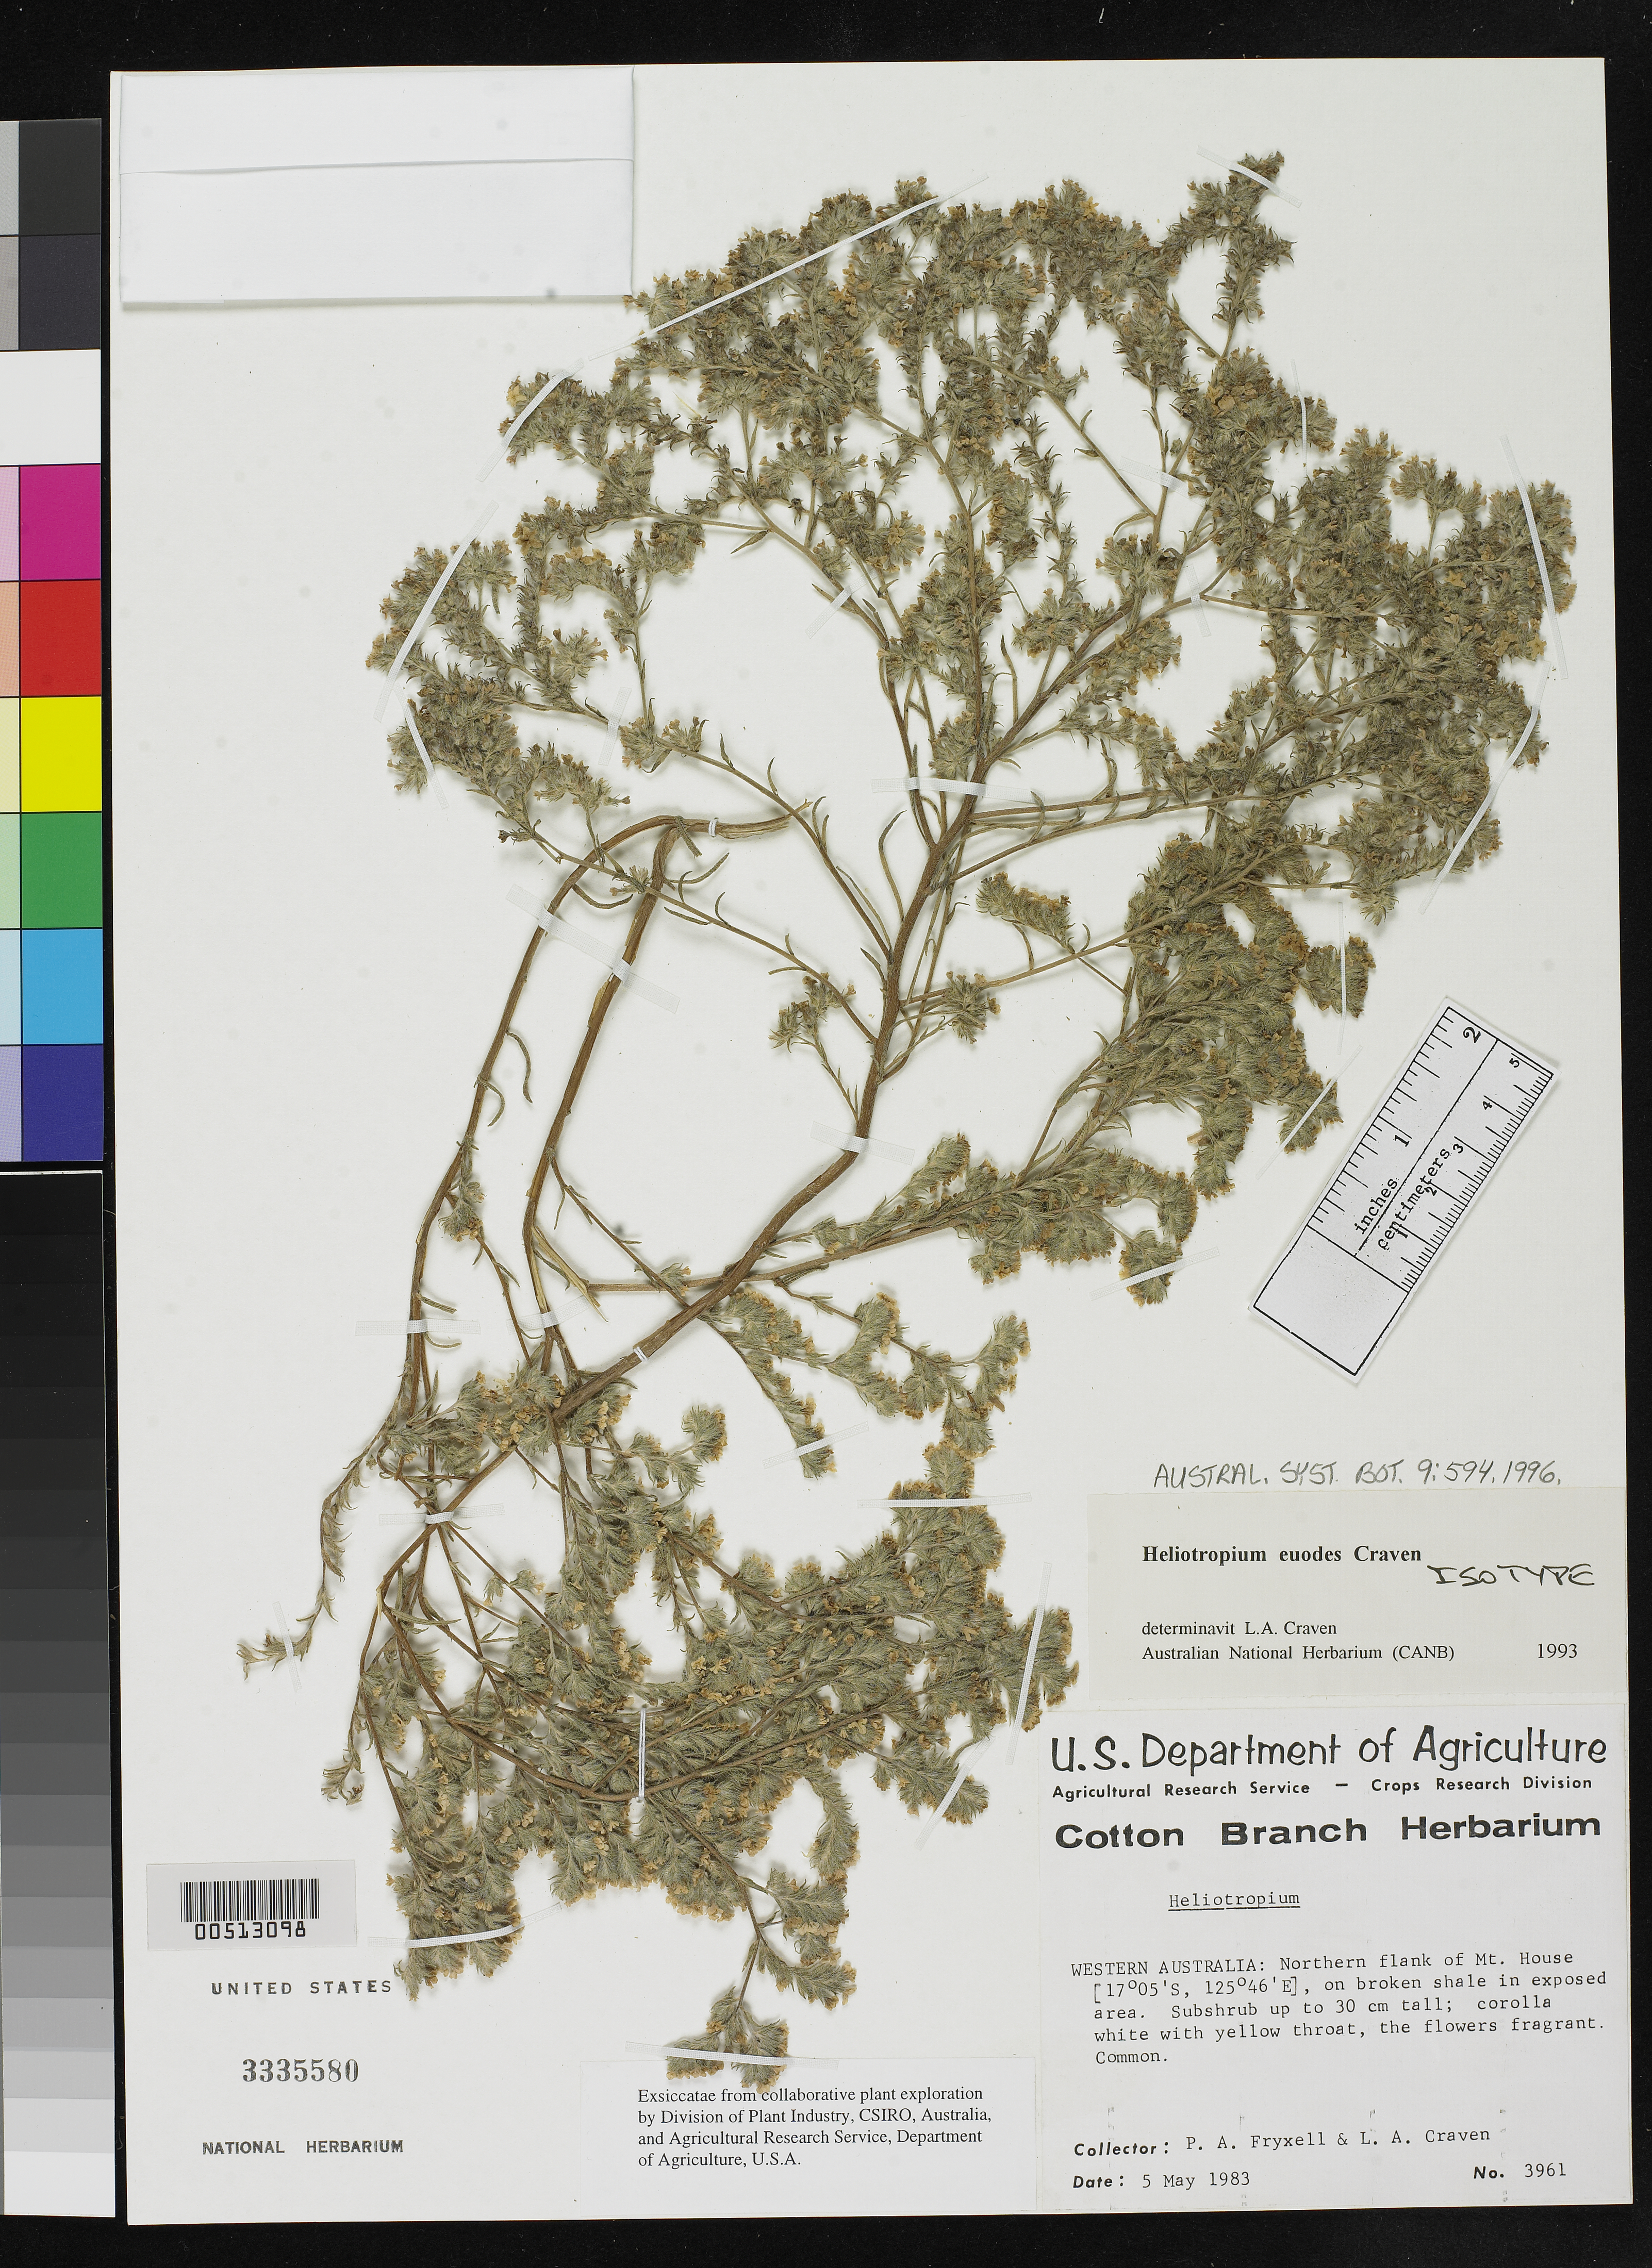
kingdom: Plantae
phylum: Tracheophyta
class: Magnoliopsida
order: Boraginales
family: Heliotropiaceae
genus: Heliotropium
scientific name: Heliotropium euodes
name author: Craven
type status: Isotype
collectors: P. A. Fryxell & L. A. Craven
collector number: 3961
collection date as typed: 05 May 1983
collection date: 1983-05-05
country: Australia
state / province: Western Australia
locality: Northern flank of Mt. House.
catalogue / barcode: US 3335580